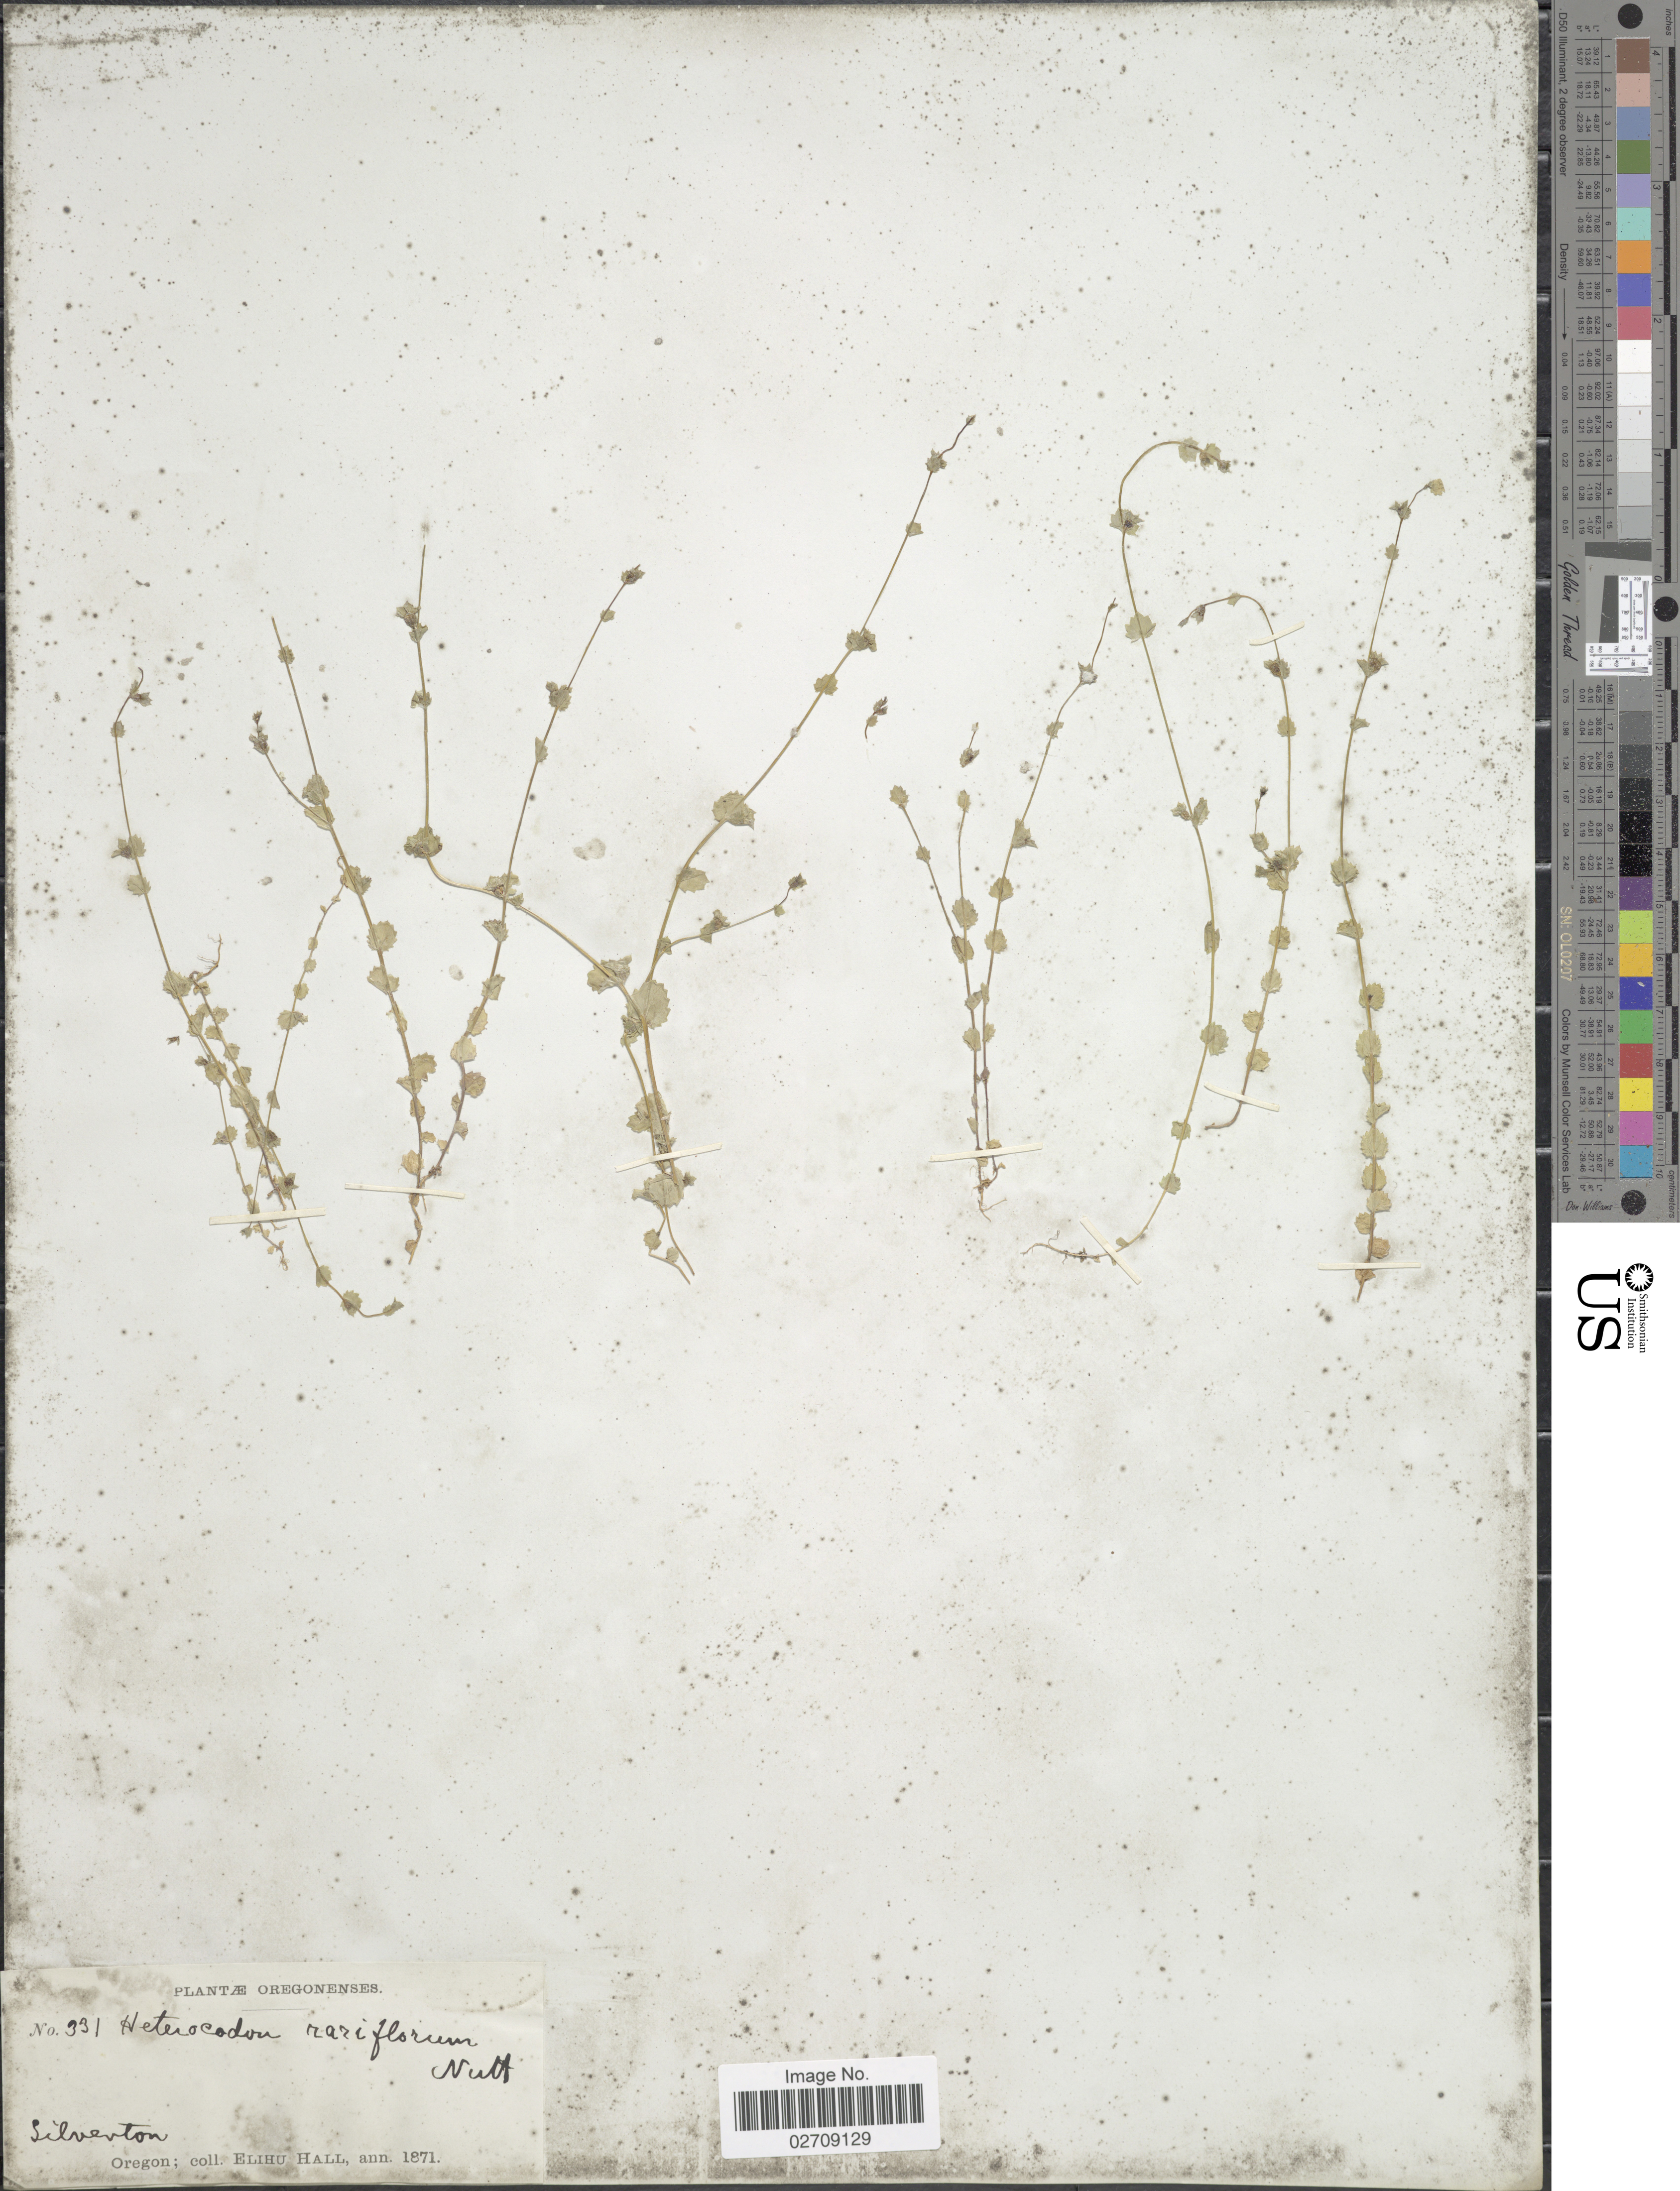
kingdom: Plantae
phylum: Tracheophyta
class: Magnoliopsida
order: Asterales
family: Campanulaceae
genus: Heterocodon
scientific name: Heterocodon rariflorum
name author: Nutt.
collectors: E. Hall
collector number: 331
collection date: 1871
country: United States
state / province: Oregon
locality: Silverton